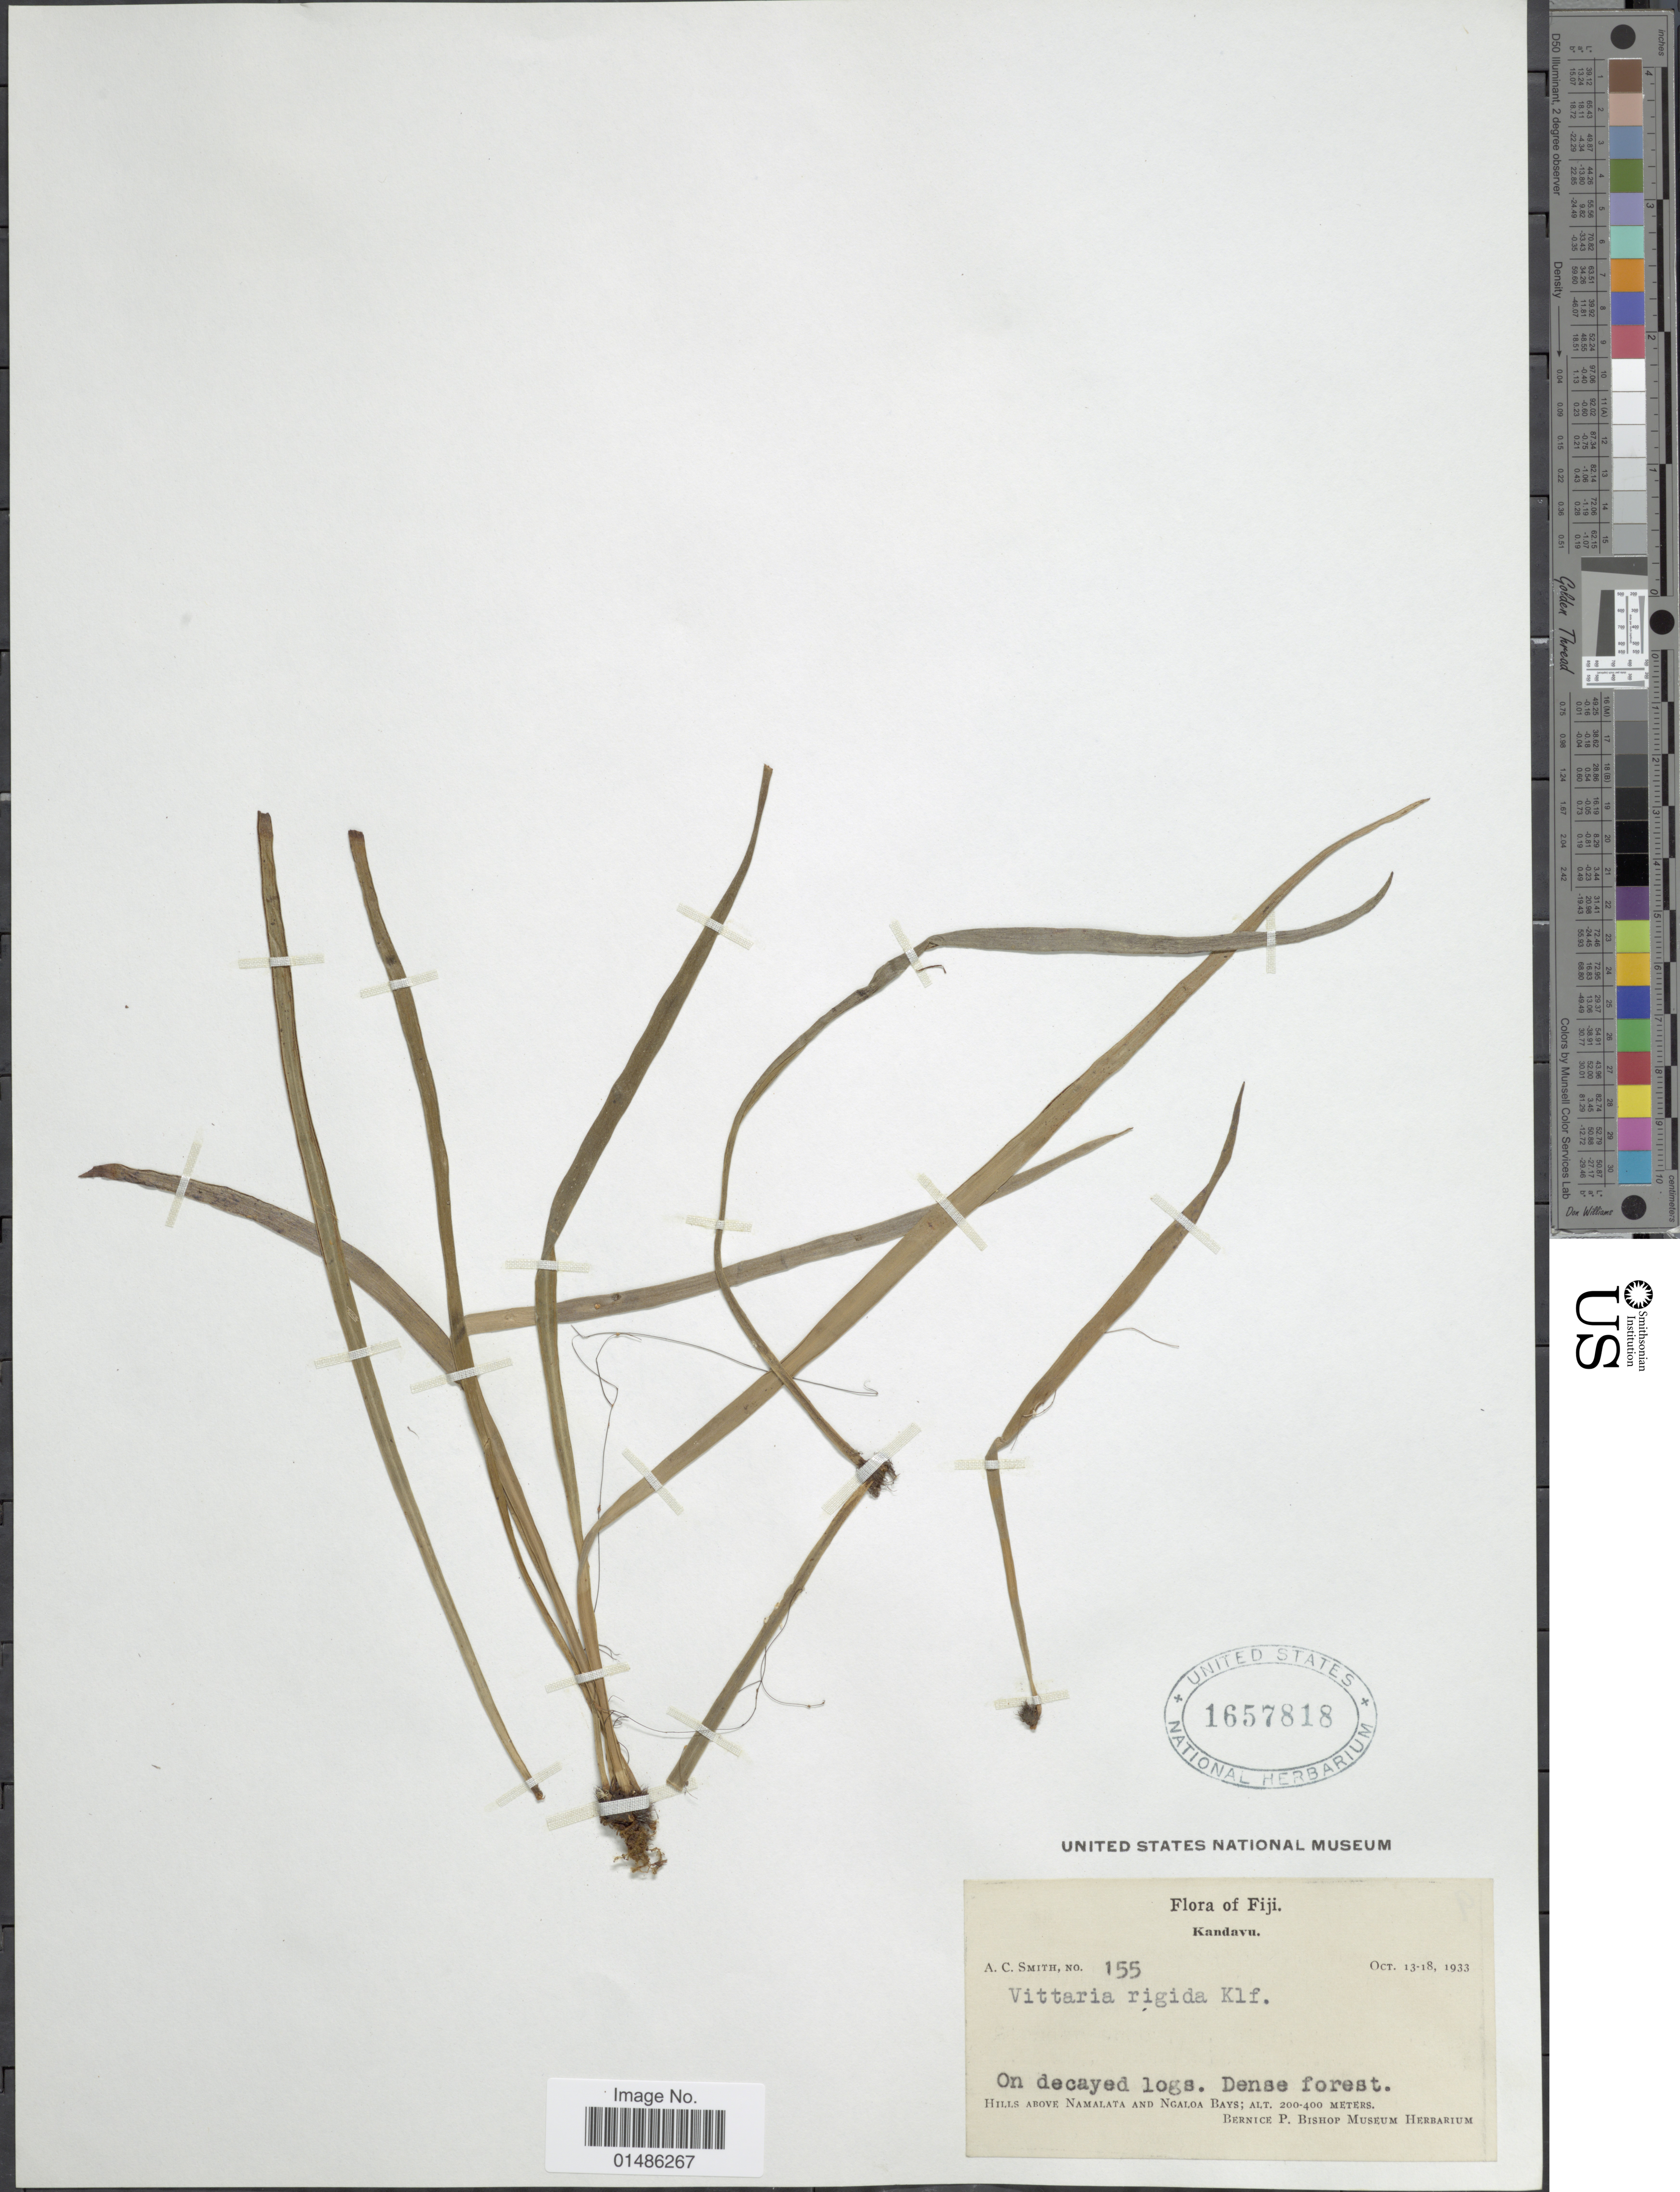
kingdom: Plantae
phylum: Tracheophyta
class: Polypodiopsida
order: Polypodiales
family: Pteridaceae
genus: Haplopteris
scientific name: Haplopteris elongata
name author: (Sw.) Crane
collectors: A. C. Smith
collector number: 155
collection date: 1933-10-13/1933-10-18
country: Fiji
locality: Kandavu. On decayed logs. Dense forest. Hills above Namalata and Ngaloa Bays.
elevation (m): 200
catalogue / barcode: US 1657818